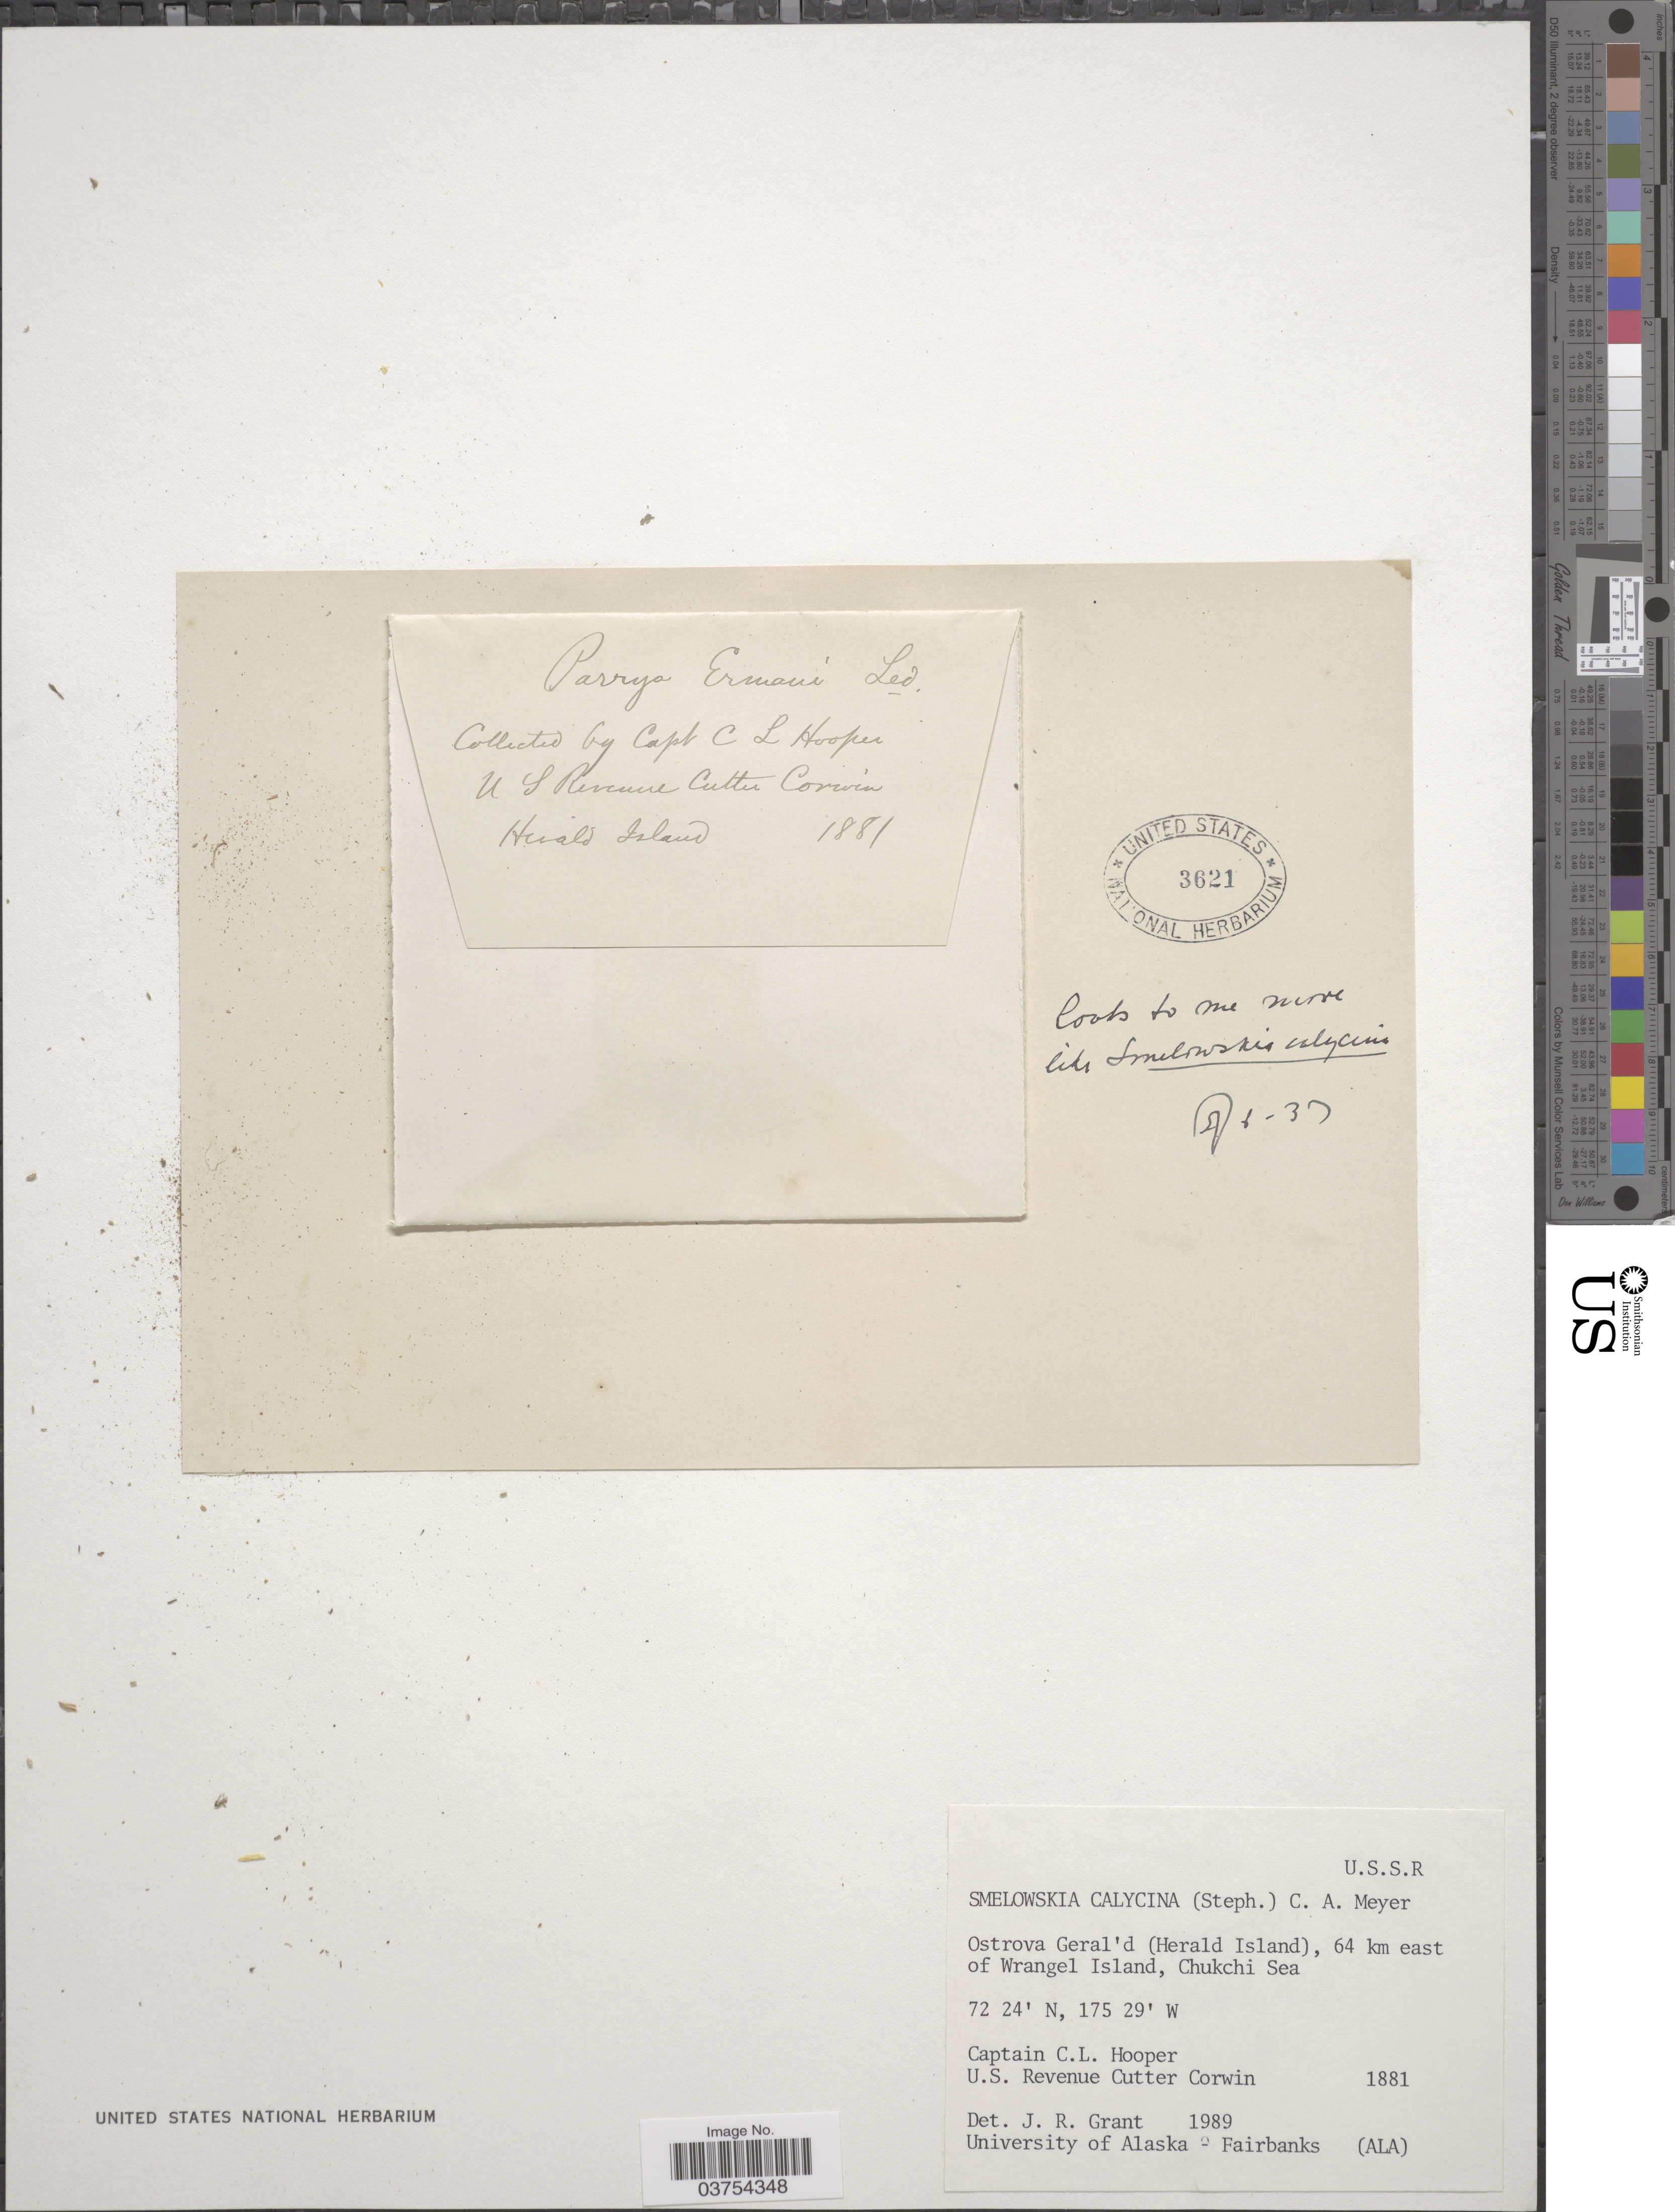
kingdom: Plantae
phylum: Tracheophyta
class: Magnoliopsida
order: Brassicales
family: Brassicaceae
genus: Smelowskia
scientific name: Smelowskia calycina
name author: (Stephan) C.A. Mey.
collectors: C. Hooper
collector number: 1881?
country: Russian Federation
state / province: Chukotka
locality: U.S.S.R. Ostrova Geral'd (Herald Island), 64 km east of Wrangel Island, Chukchi Sea.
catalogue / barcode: US 3621